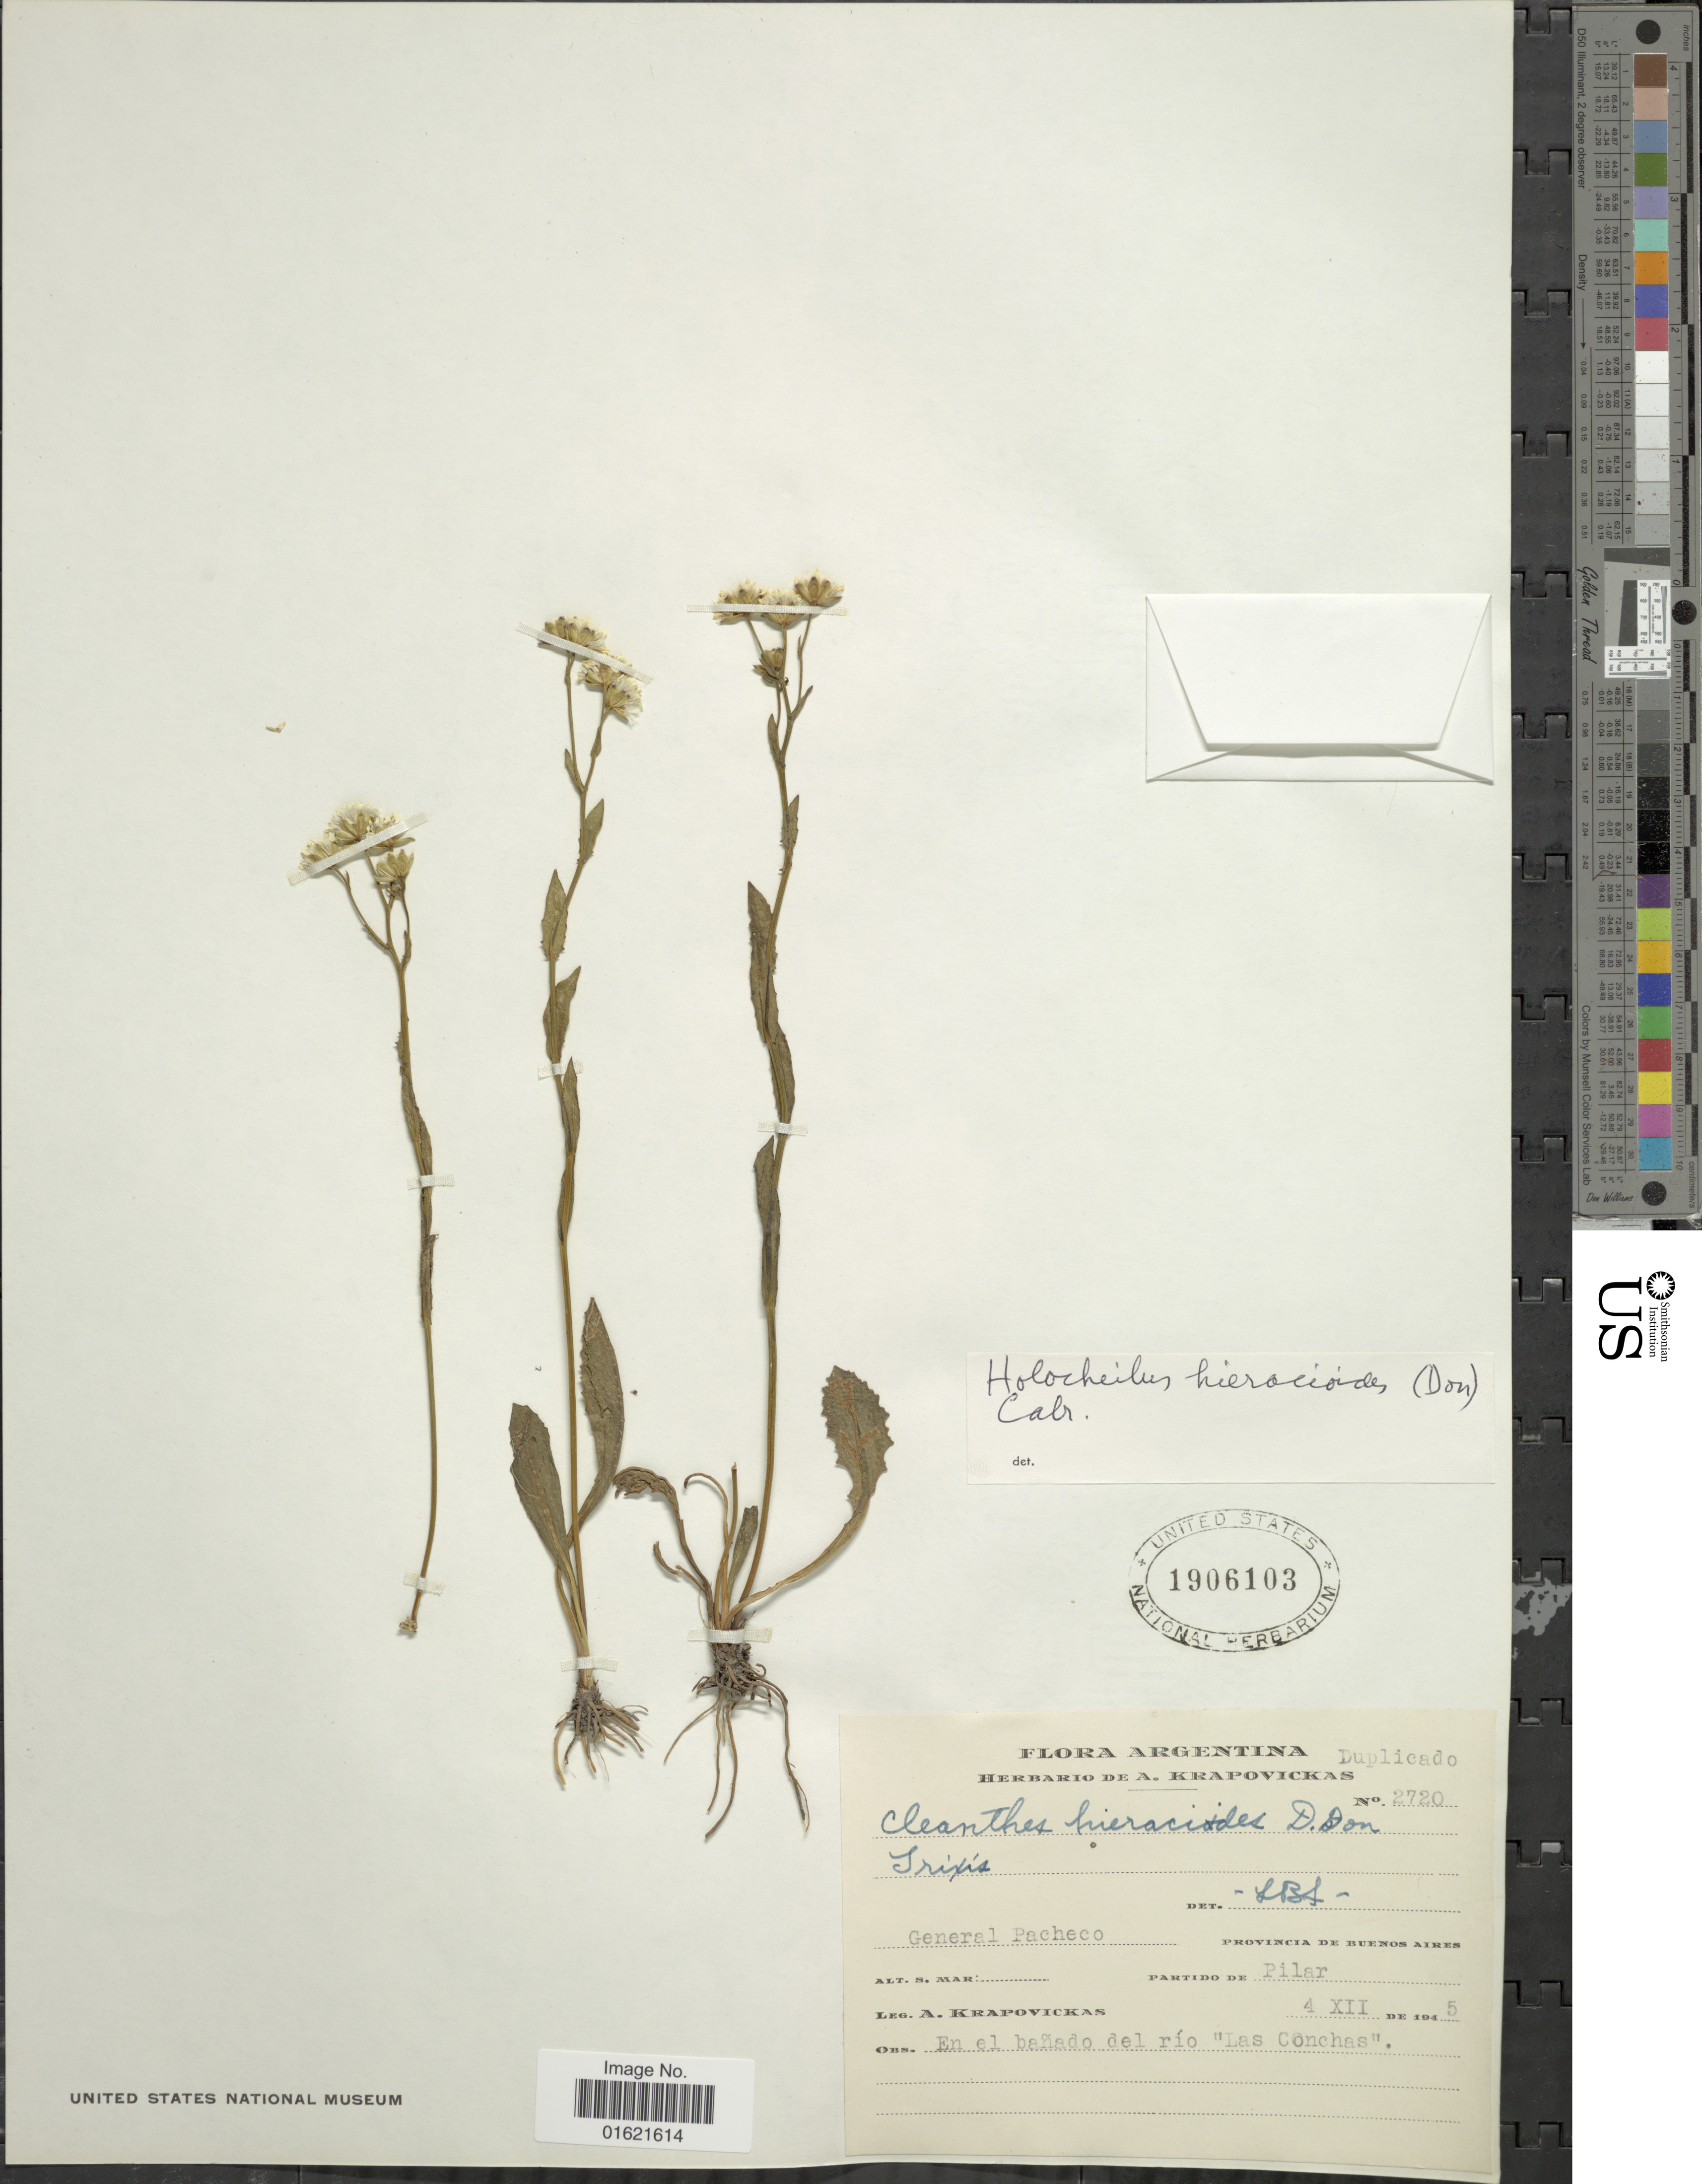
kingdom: Plantae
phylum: Tracheophyta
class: Magnoliopsida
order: Asterales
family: Asteraceae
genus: Holocheilus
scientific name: Holocheilus illustris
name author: (Vell.) Cabrera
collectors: A. Krapovickas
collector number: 2720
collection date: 1945-12-04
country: Argentina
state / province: Buenos Aires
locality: General Pacheco, Provincia Buenos Aires. Partido de Pilar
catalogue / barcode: US 1906103